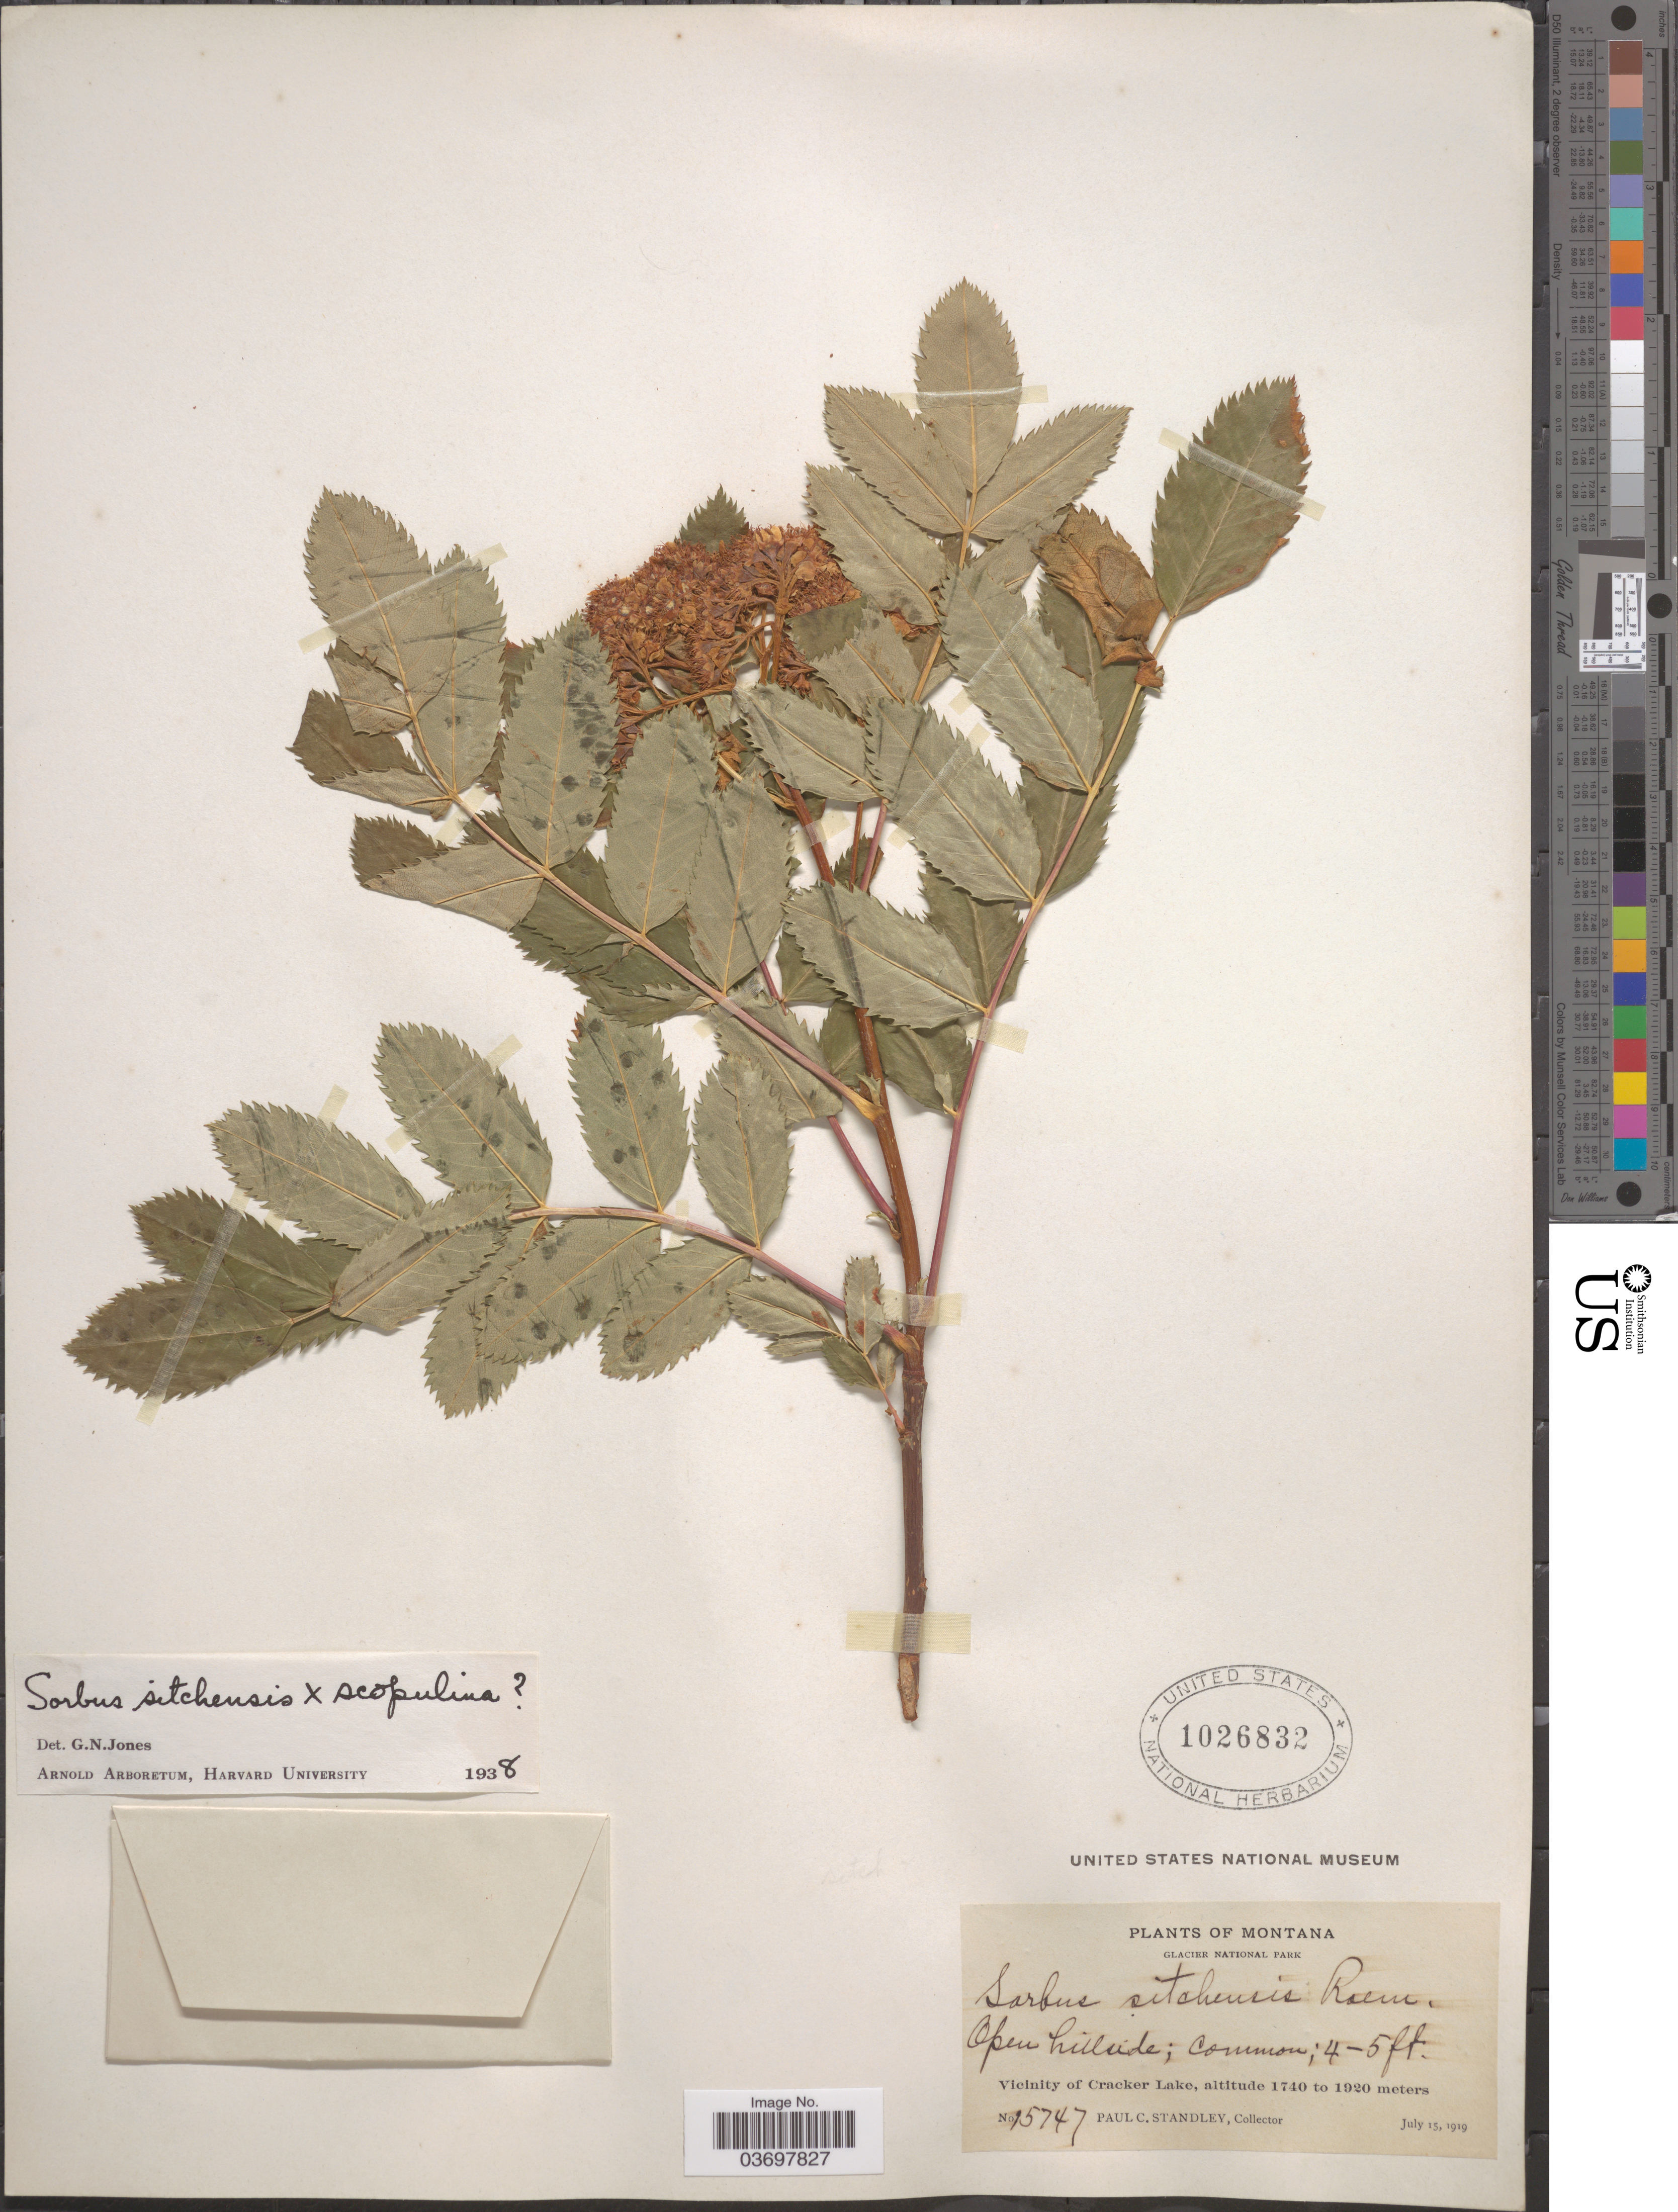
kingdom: Plantae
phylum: Tracheophyta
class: Magnoliopsida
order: Rosales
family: Rosaceae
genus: Sorbus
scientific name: Sorbus sitchensis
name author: M. Roem.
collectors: P. C. Standley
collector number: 15747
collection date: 1919-07-15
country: United States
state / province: Montana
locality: Glacier National Park. Vicinity of Cracker Lake.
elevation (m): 1740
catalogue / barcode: US 1026832